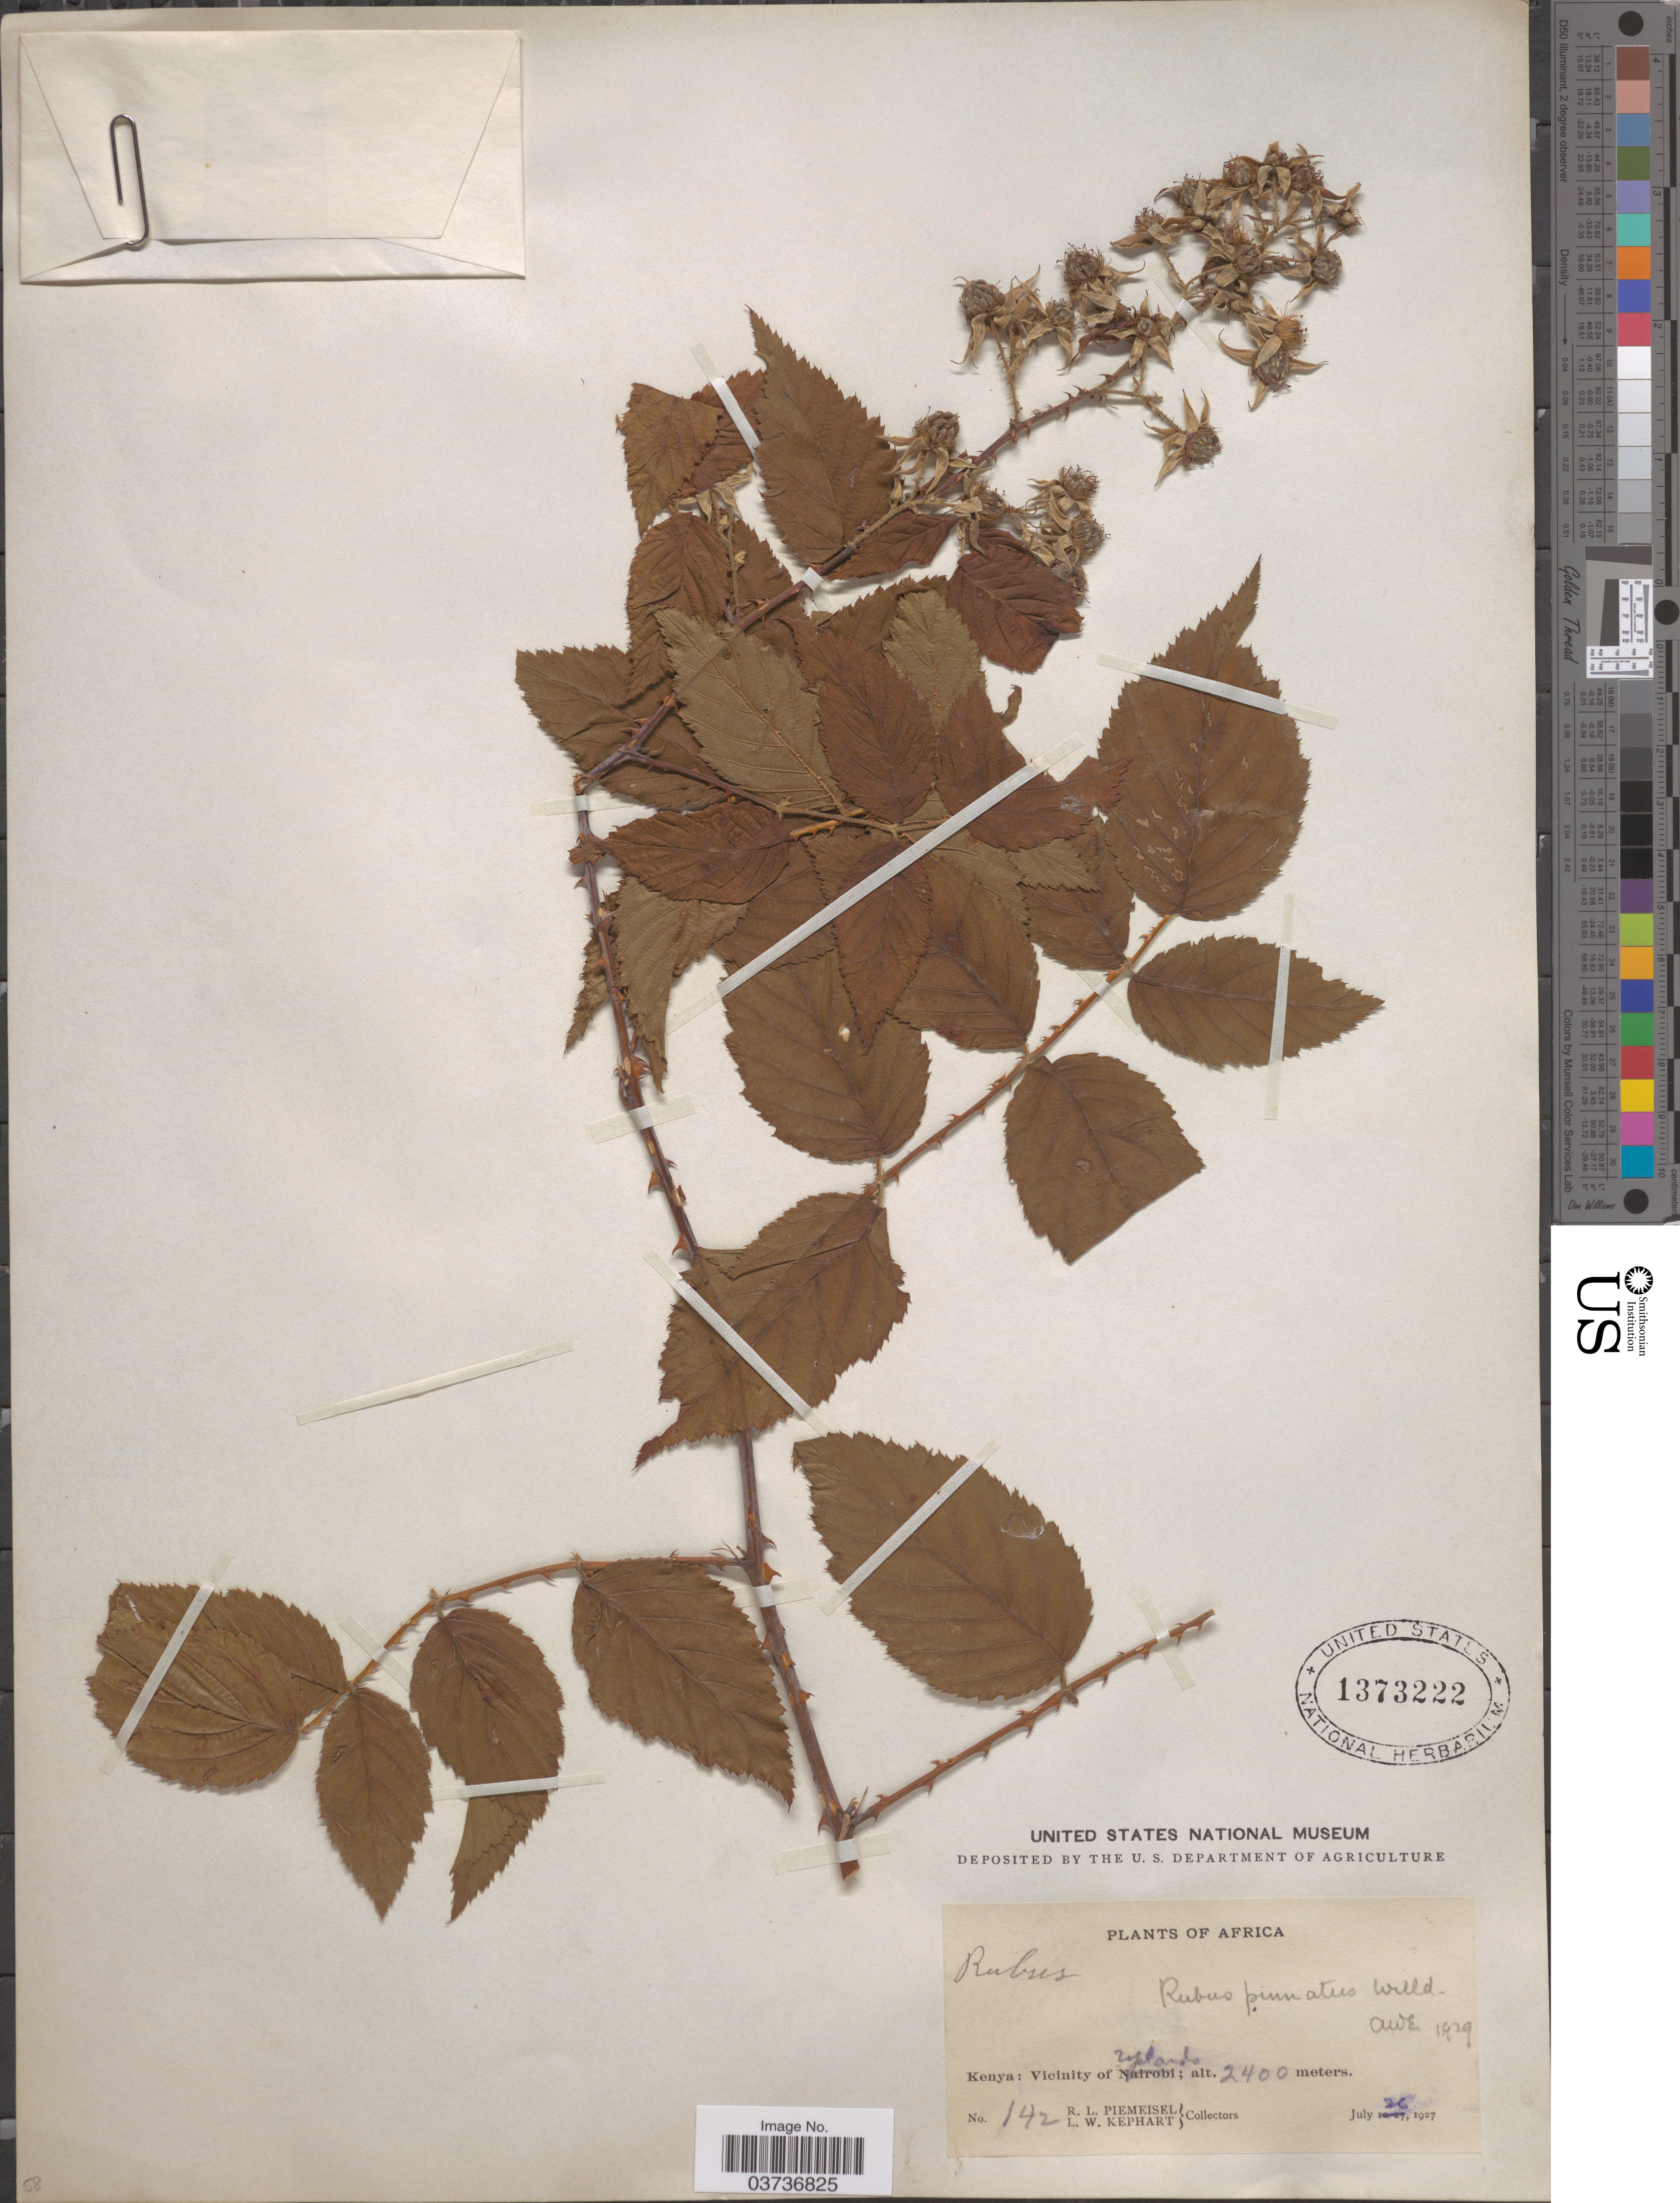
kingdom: Plantae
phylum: Tracheophyta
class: Magnoliopsida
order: Rosales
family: Rosaceae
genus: Rubus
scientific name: Rubus pinnatus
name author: Willd.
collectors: R. L. Piemeisel & L. W. Kephart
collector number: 142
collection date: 1927-07-26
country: Kenya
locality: Vicinity of uplands [interpreted].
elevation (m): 2400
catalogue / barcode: US 1373222